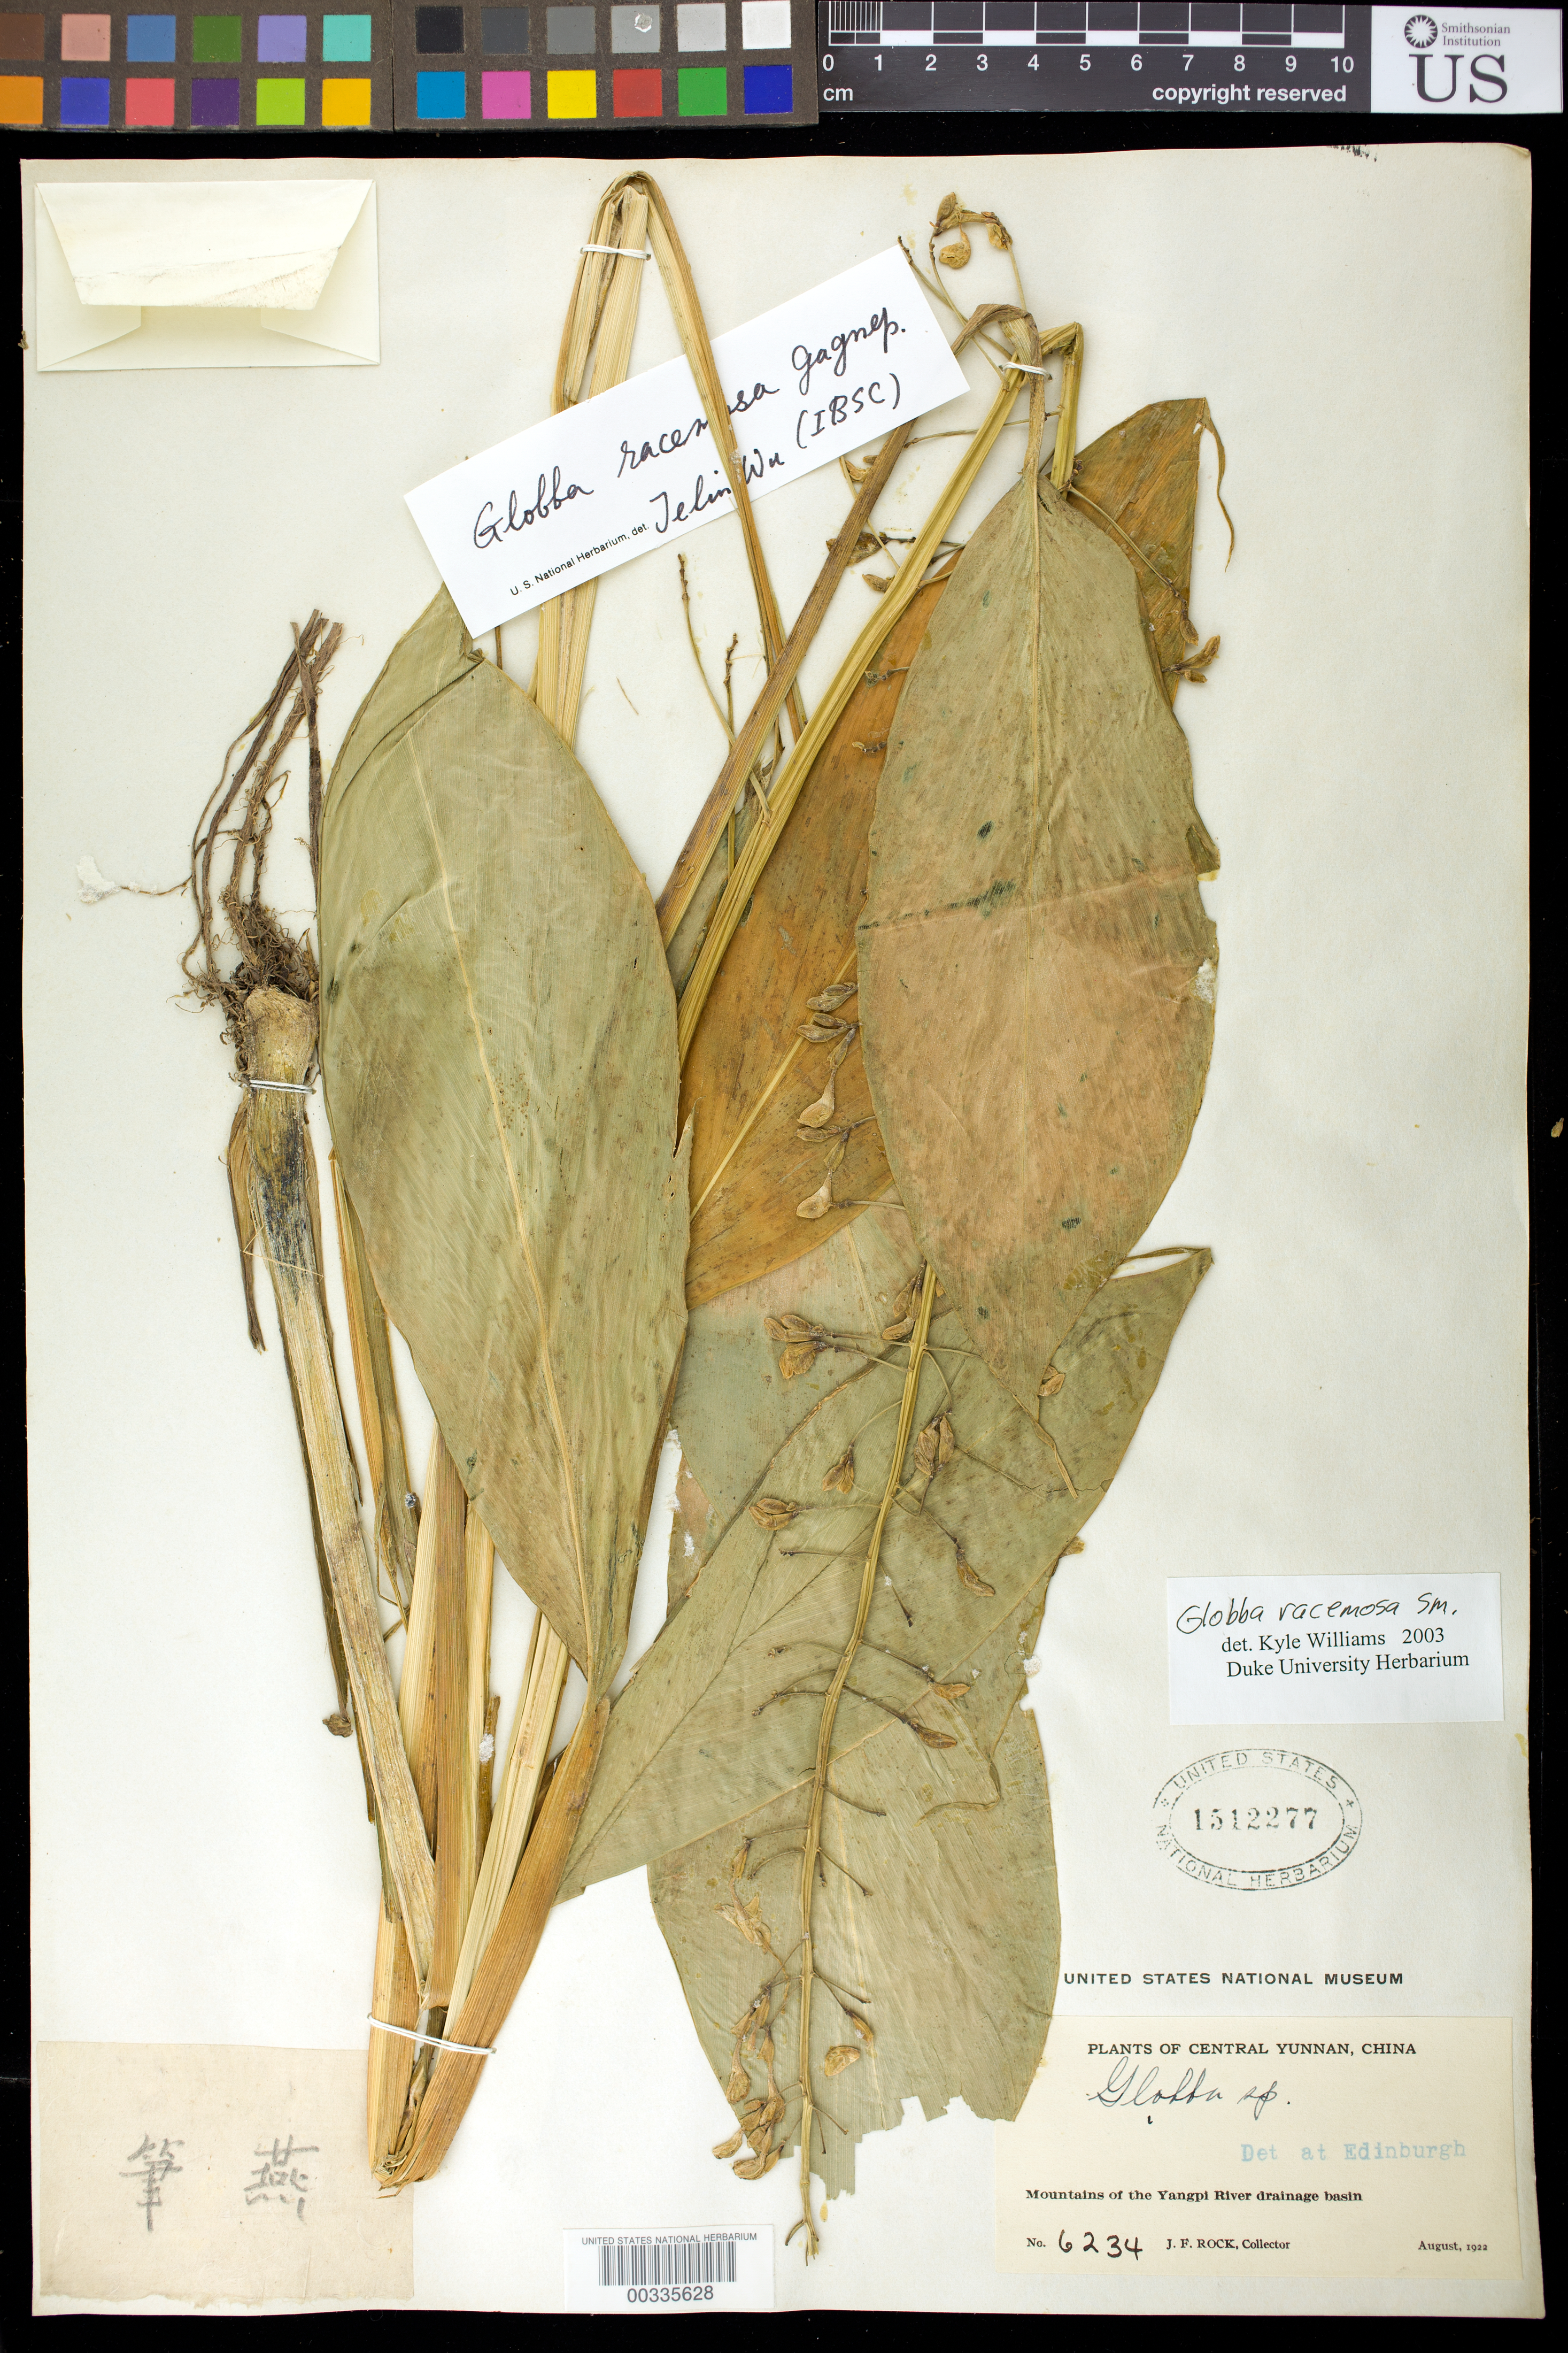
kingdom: Plantae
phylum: Tracheophyta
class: Liliopsida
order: Zingiberales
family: Zingiberaceae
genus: Globba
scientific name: Globba racemosa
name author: Sm.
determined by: Wu, Te-Ling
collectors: J. F. Rock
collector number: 6234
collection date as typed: Aug 1922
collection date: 1922-08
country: China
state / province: Yunnan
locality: Plants of central yunnan, mountains of yangpi river drainage basin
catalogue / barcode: US 1512277